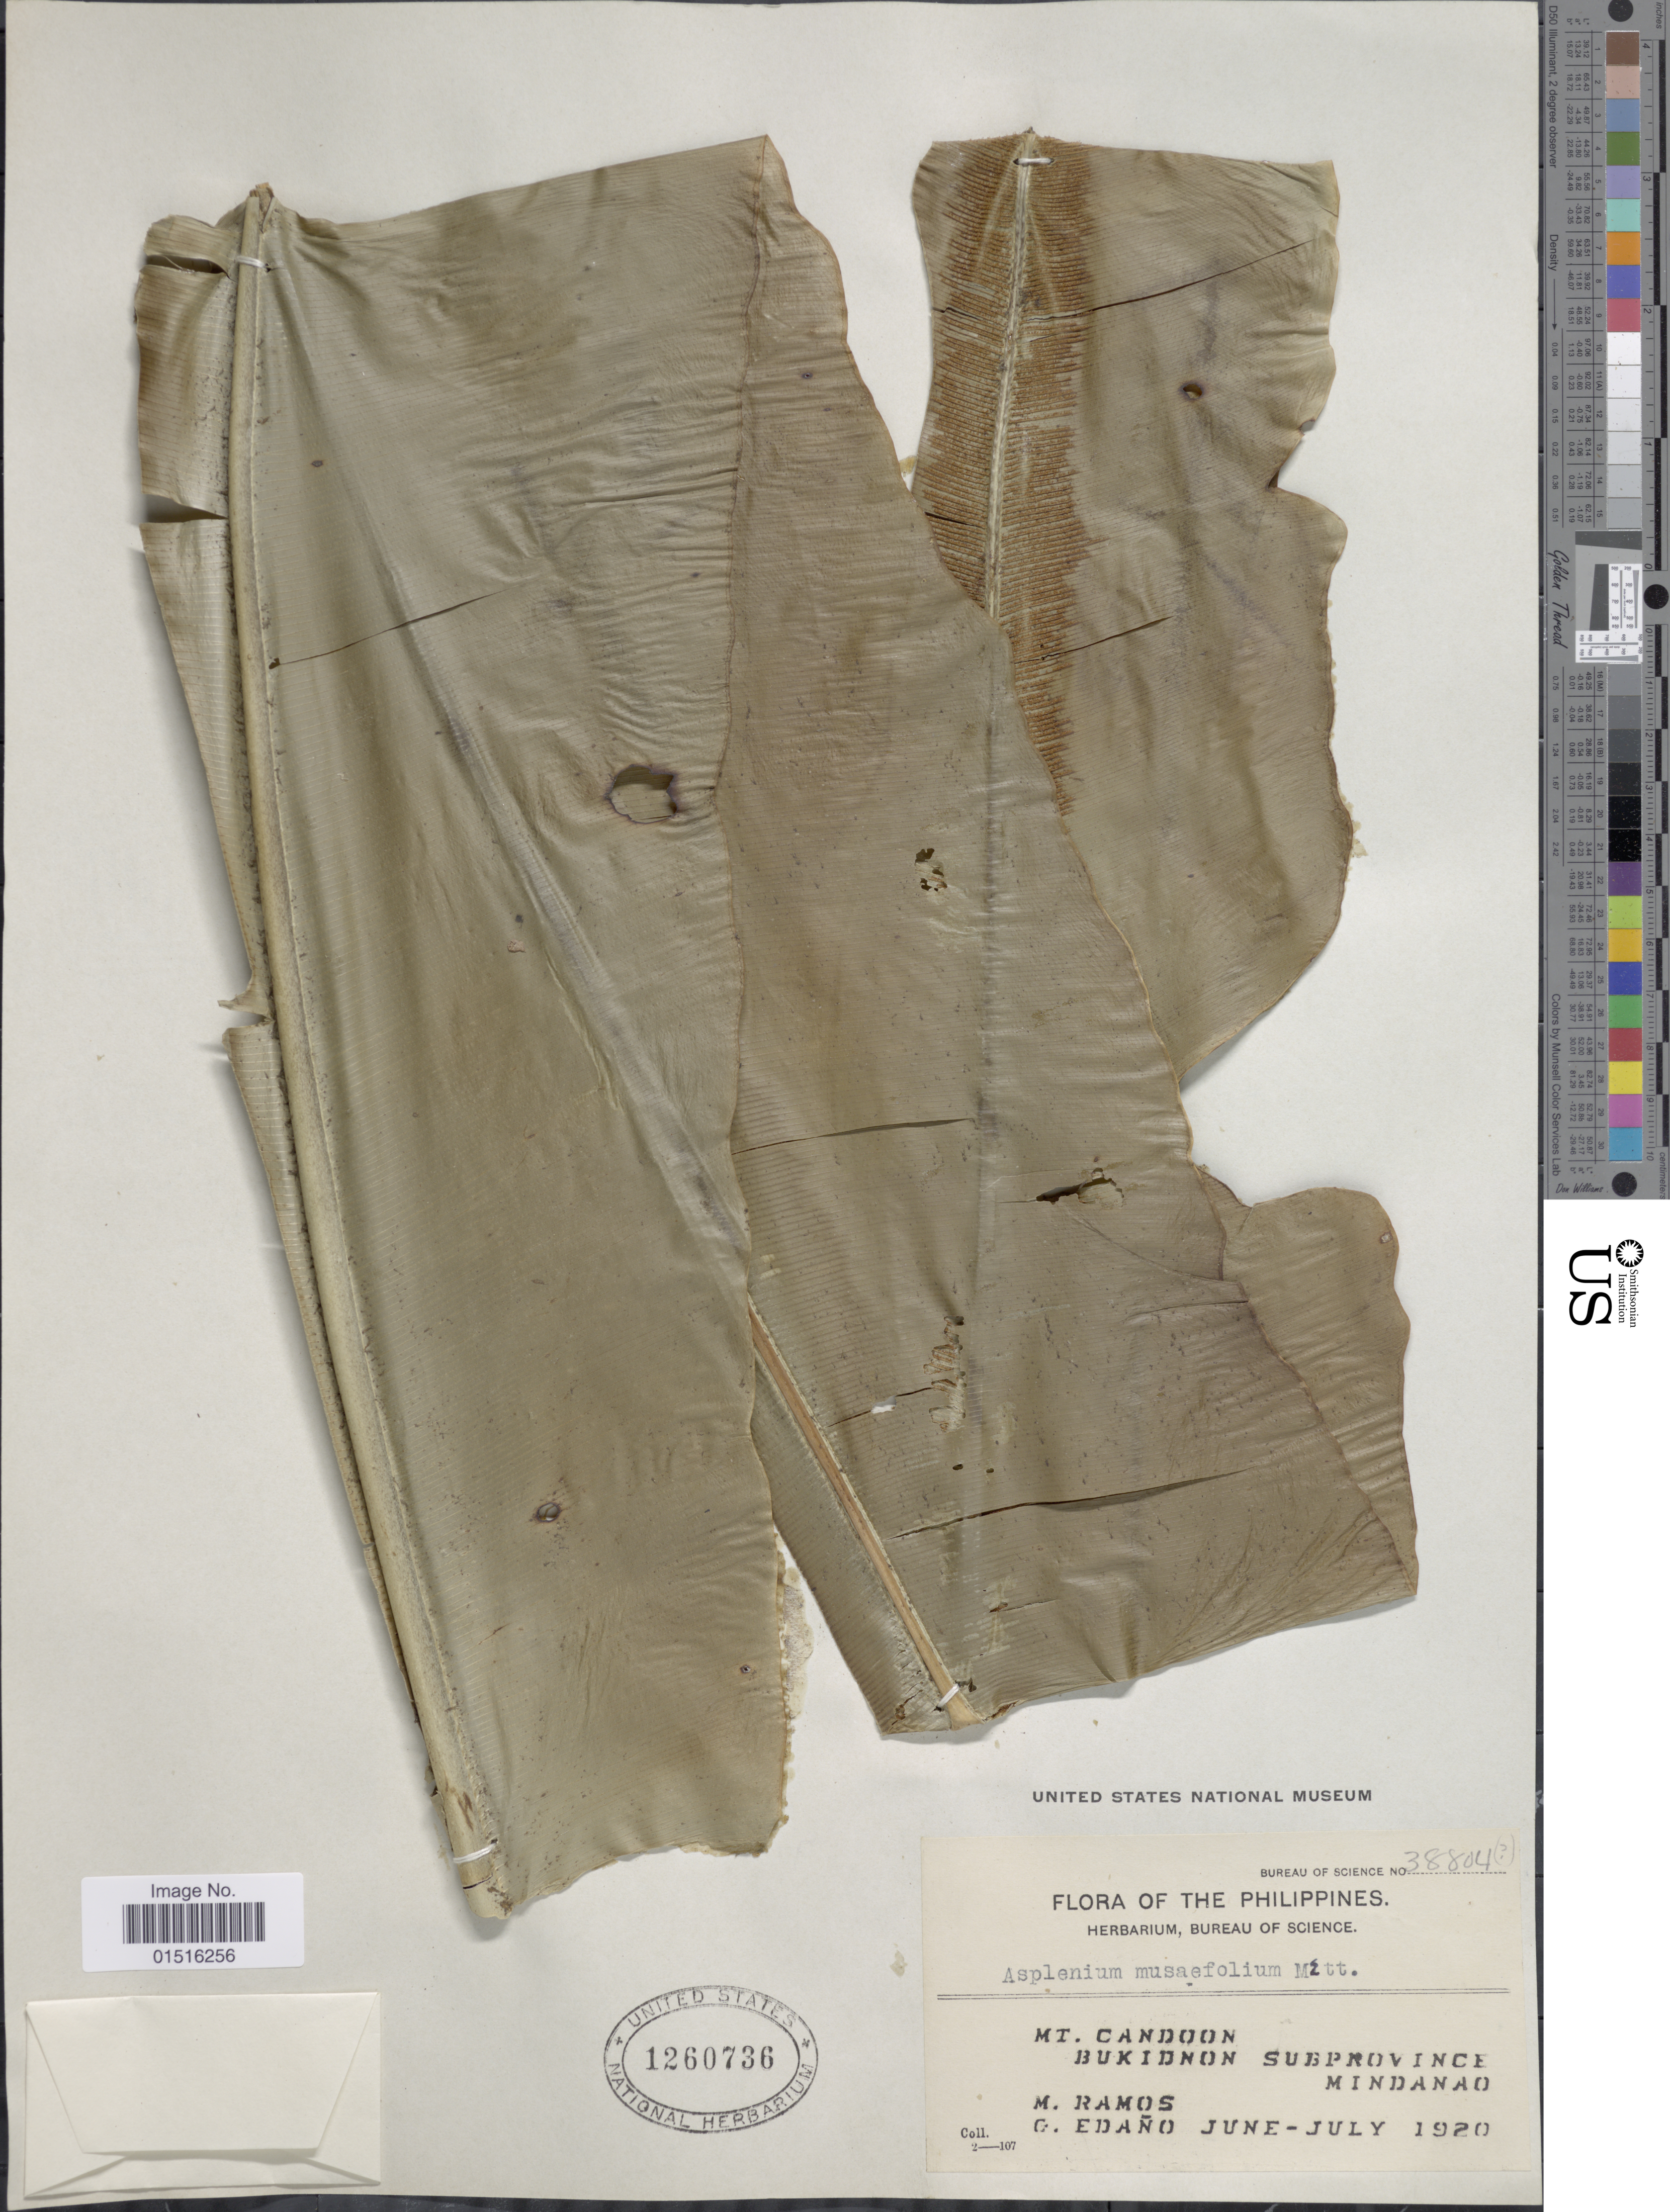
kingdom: Plantae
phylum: Tracheophyta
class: Polypodiopsida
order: Polypodiales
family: Aspleniaceae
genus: Asplenium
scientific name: Asplenium cymbifolium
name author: Christ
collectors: M. Ramos & G. Edaño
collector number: Bureau of Science 38804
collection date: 1920-06/1920-07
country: Philippines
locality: Mt. Candoon, Bukidnon, subprovince Mindanao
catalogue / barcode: US 1260736